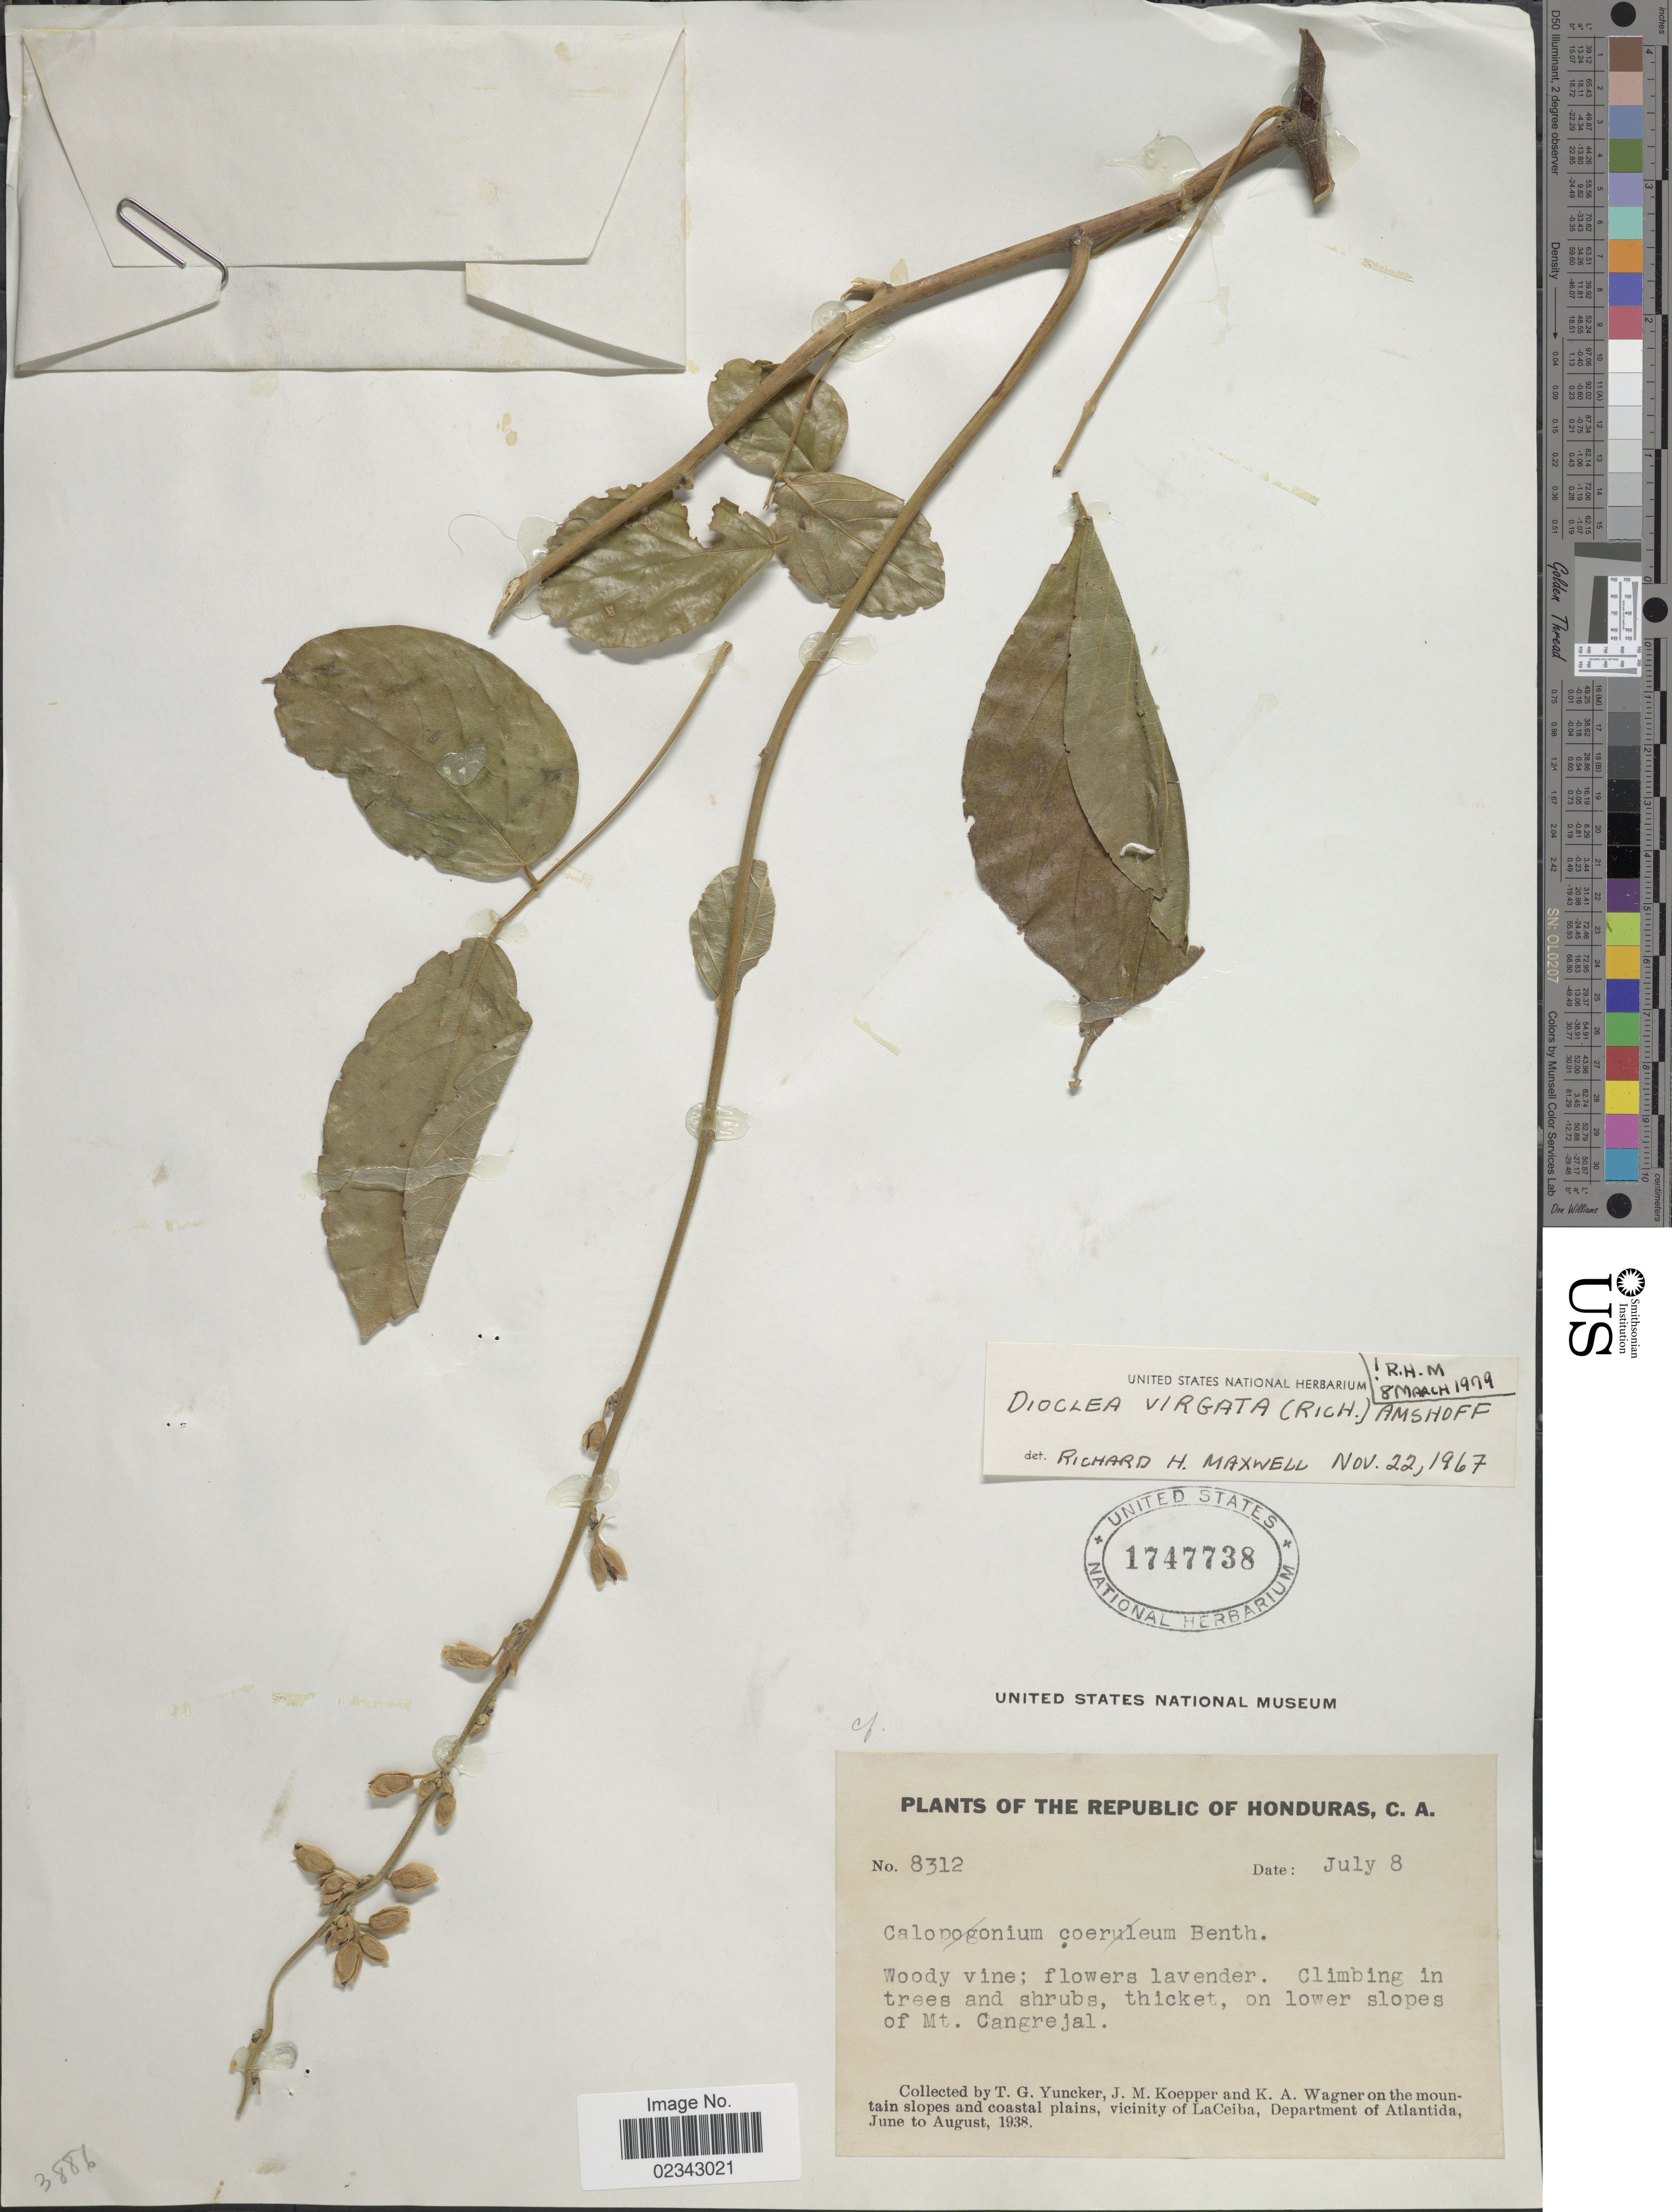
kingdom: Plantae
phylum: Tracheophyta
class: Magnoliopsida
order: Fabales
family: Fabaceae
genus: Dioclea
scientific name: Dioclea virgata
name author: (Rich.) Amshoff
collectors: T. G. Yuncker, J. M. Koepper & K. A. Wagner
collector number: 8312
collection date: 1938-07-08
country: Honduras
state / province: Atlántida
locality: Woody vine; Climbing in trees and shrubs, thicket, on lower slopes of Mt Cangrejal, on the mountain slopes and coastal plains, vicinity of LaCeiba, Department of Atlantida.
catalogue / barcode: US 1747738